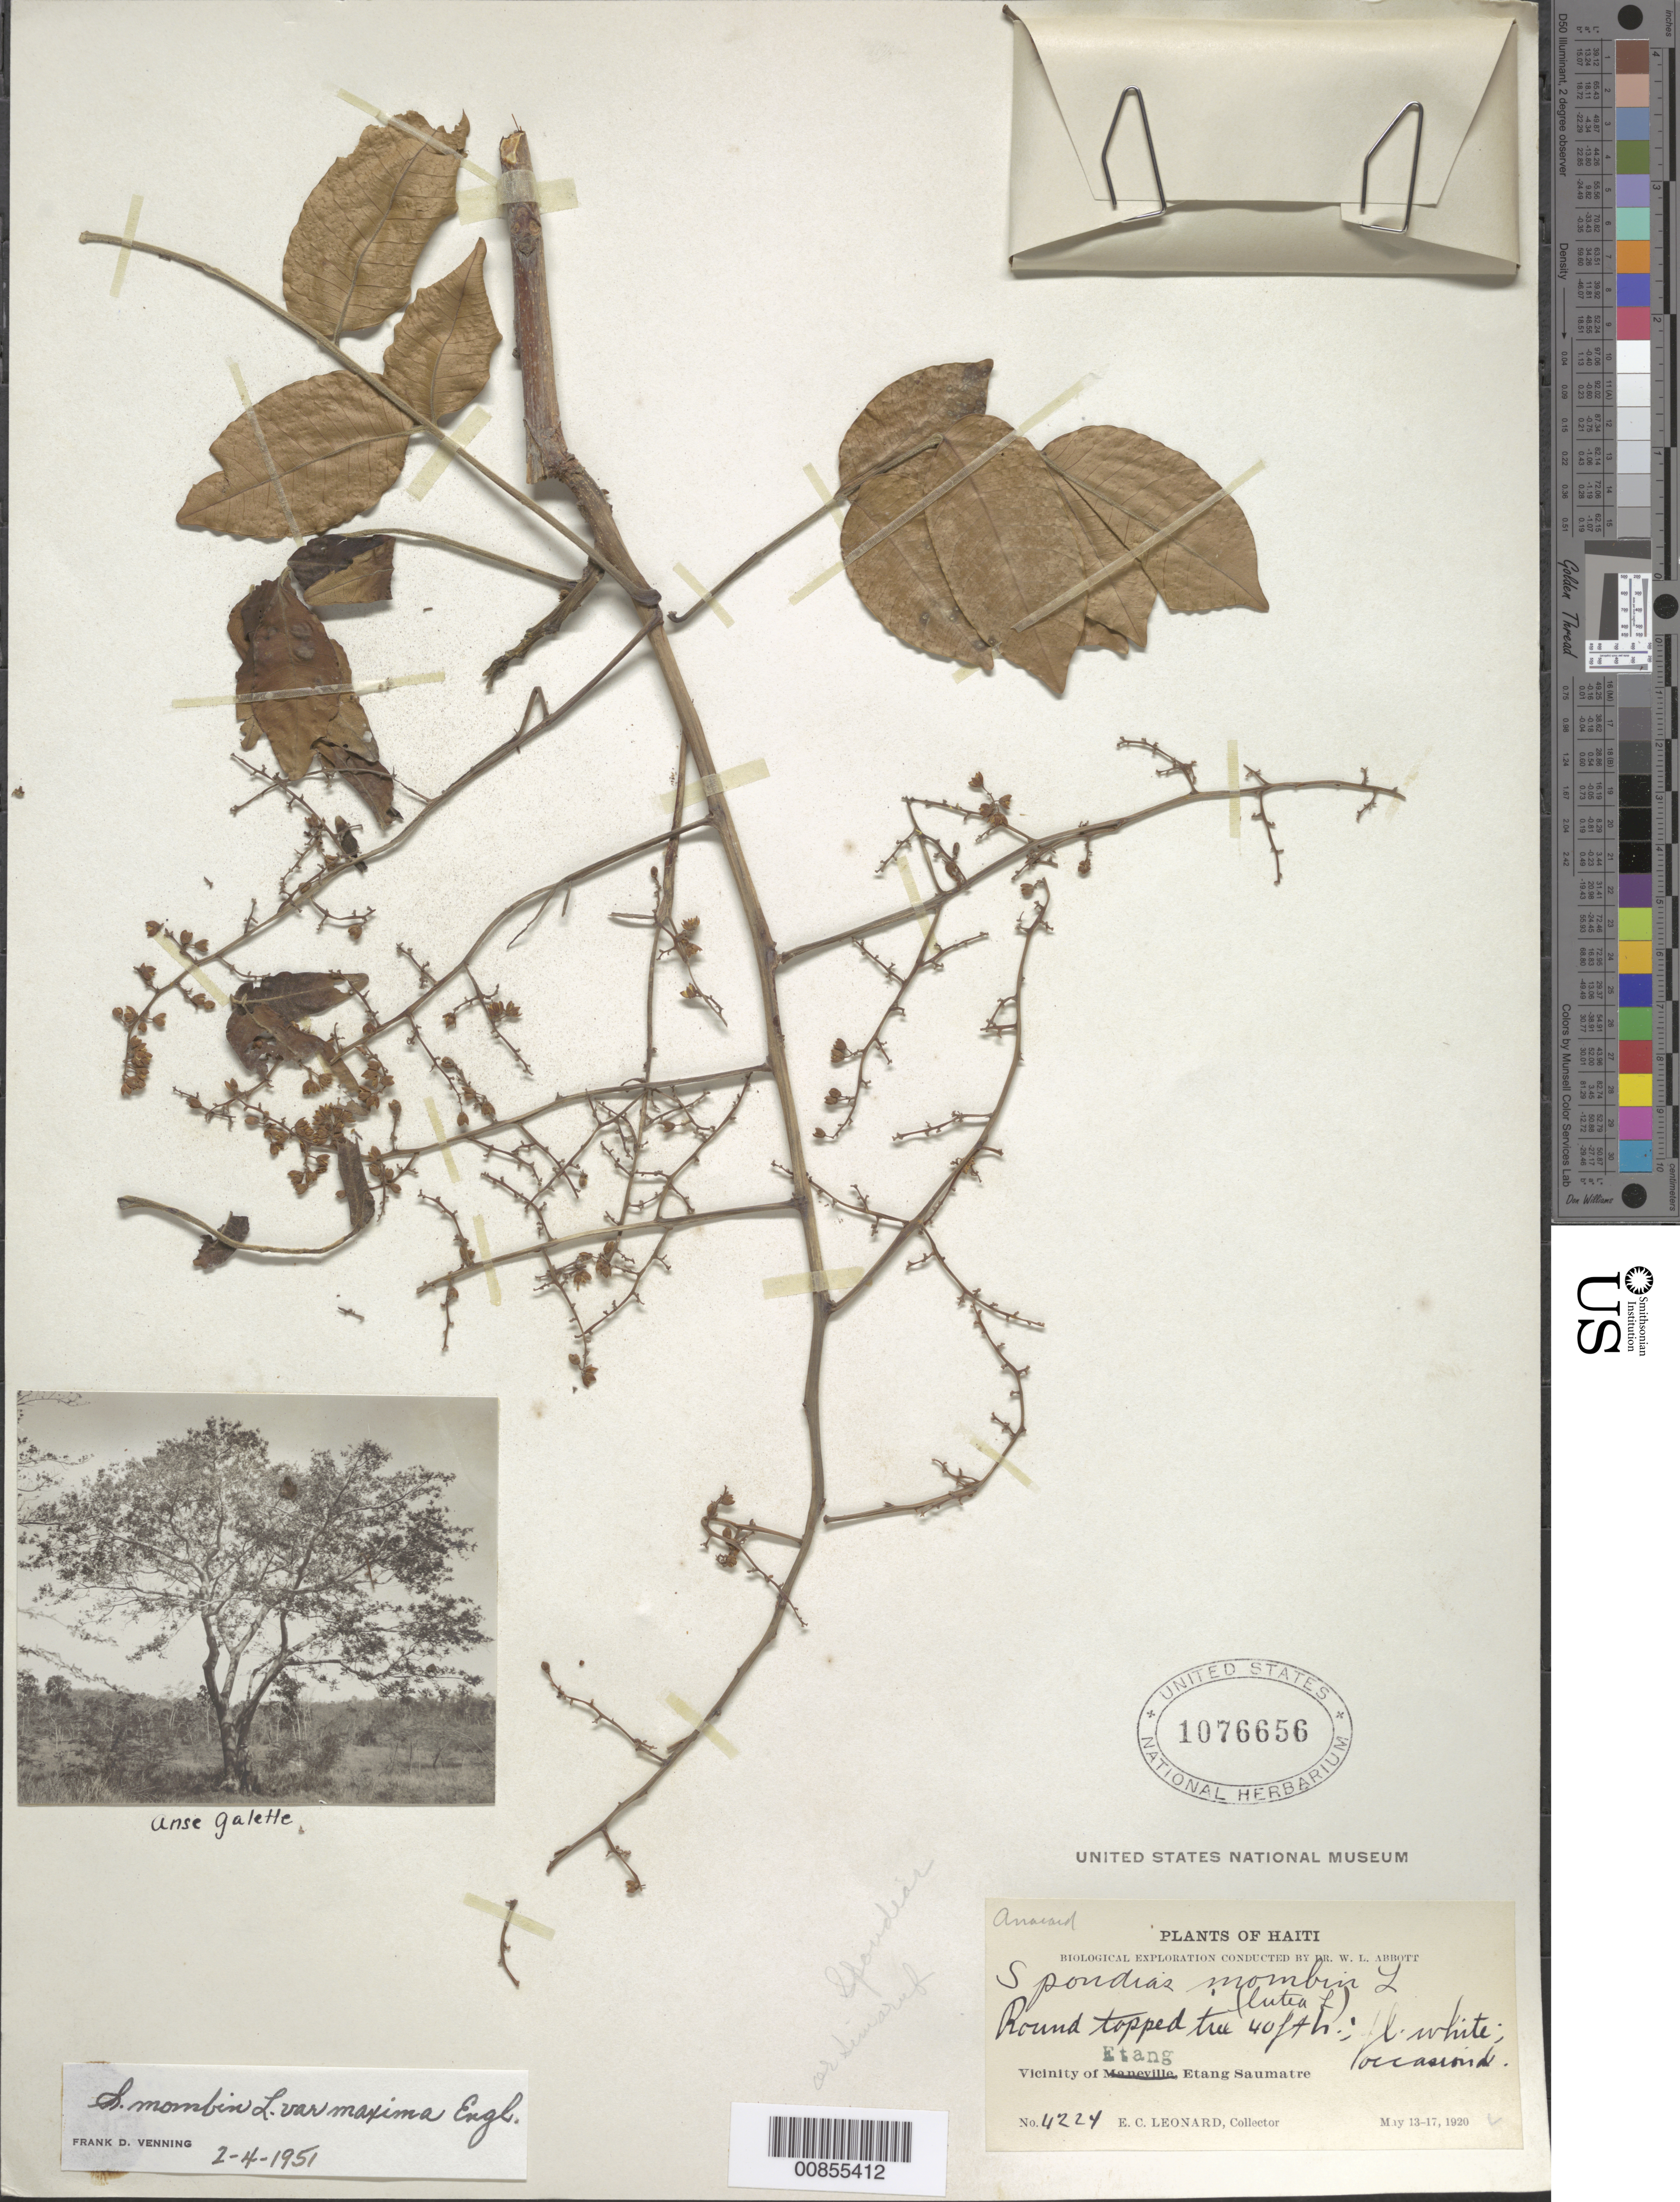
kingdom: Plantae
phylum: Tracheophyta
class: Magnoliopsida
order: Sapindales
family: Anacardiaceae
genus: Spondias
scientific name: Spondias mombin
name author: L.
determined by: Venning, F. D.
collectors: E. C. Leonard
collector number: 4224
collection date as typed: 13 May 1920 to 17 May 1920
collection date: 1920-05-13/1920-05-17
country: Haiti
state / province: Ouest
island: Hispaniola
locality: Vicinity of Etang, Etang Saumatre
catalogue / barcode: US 1076656